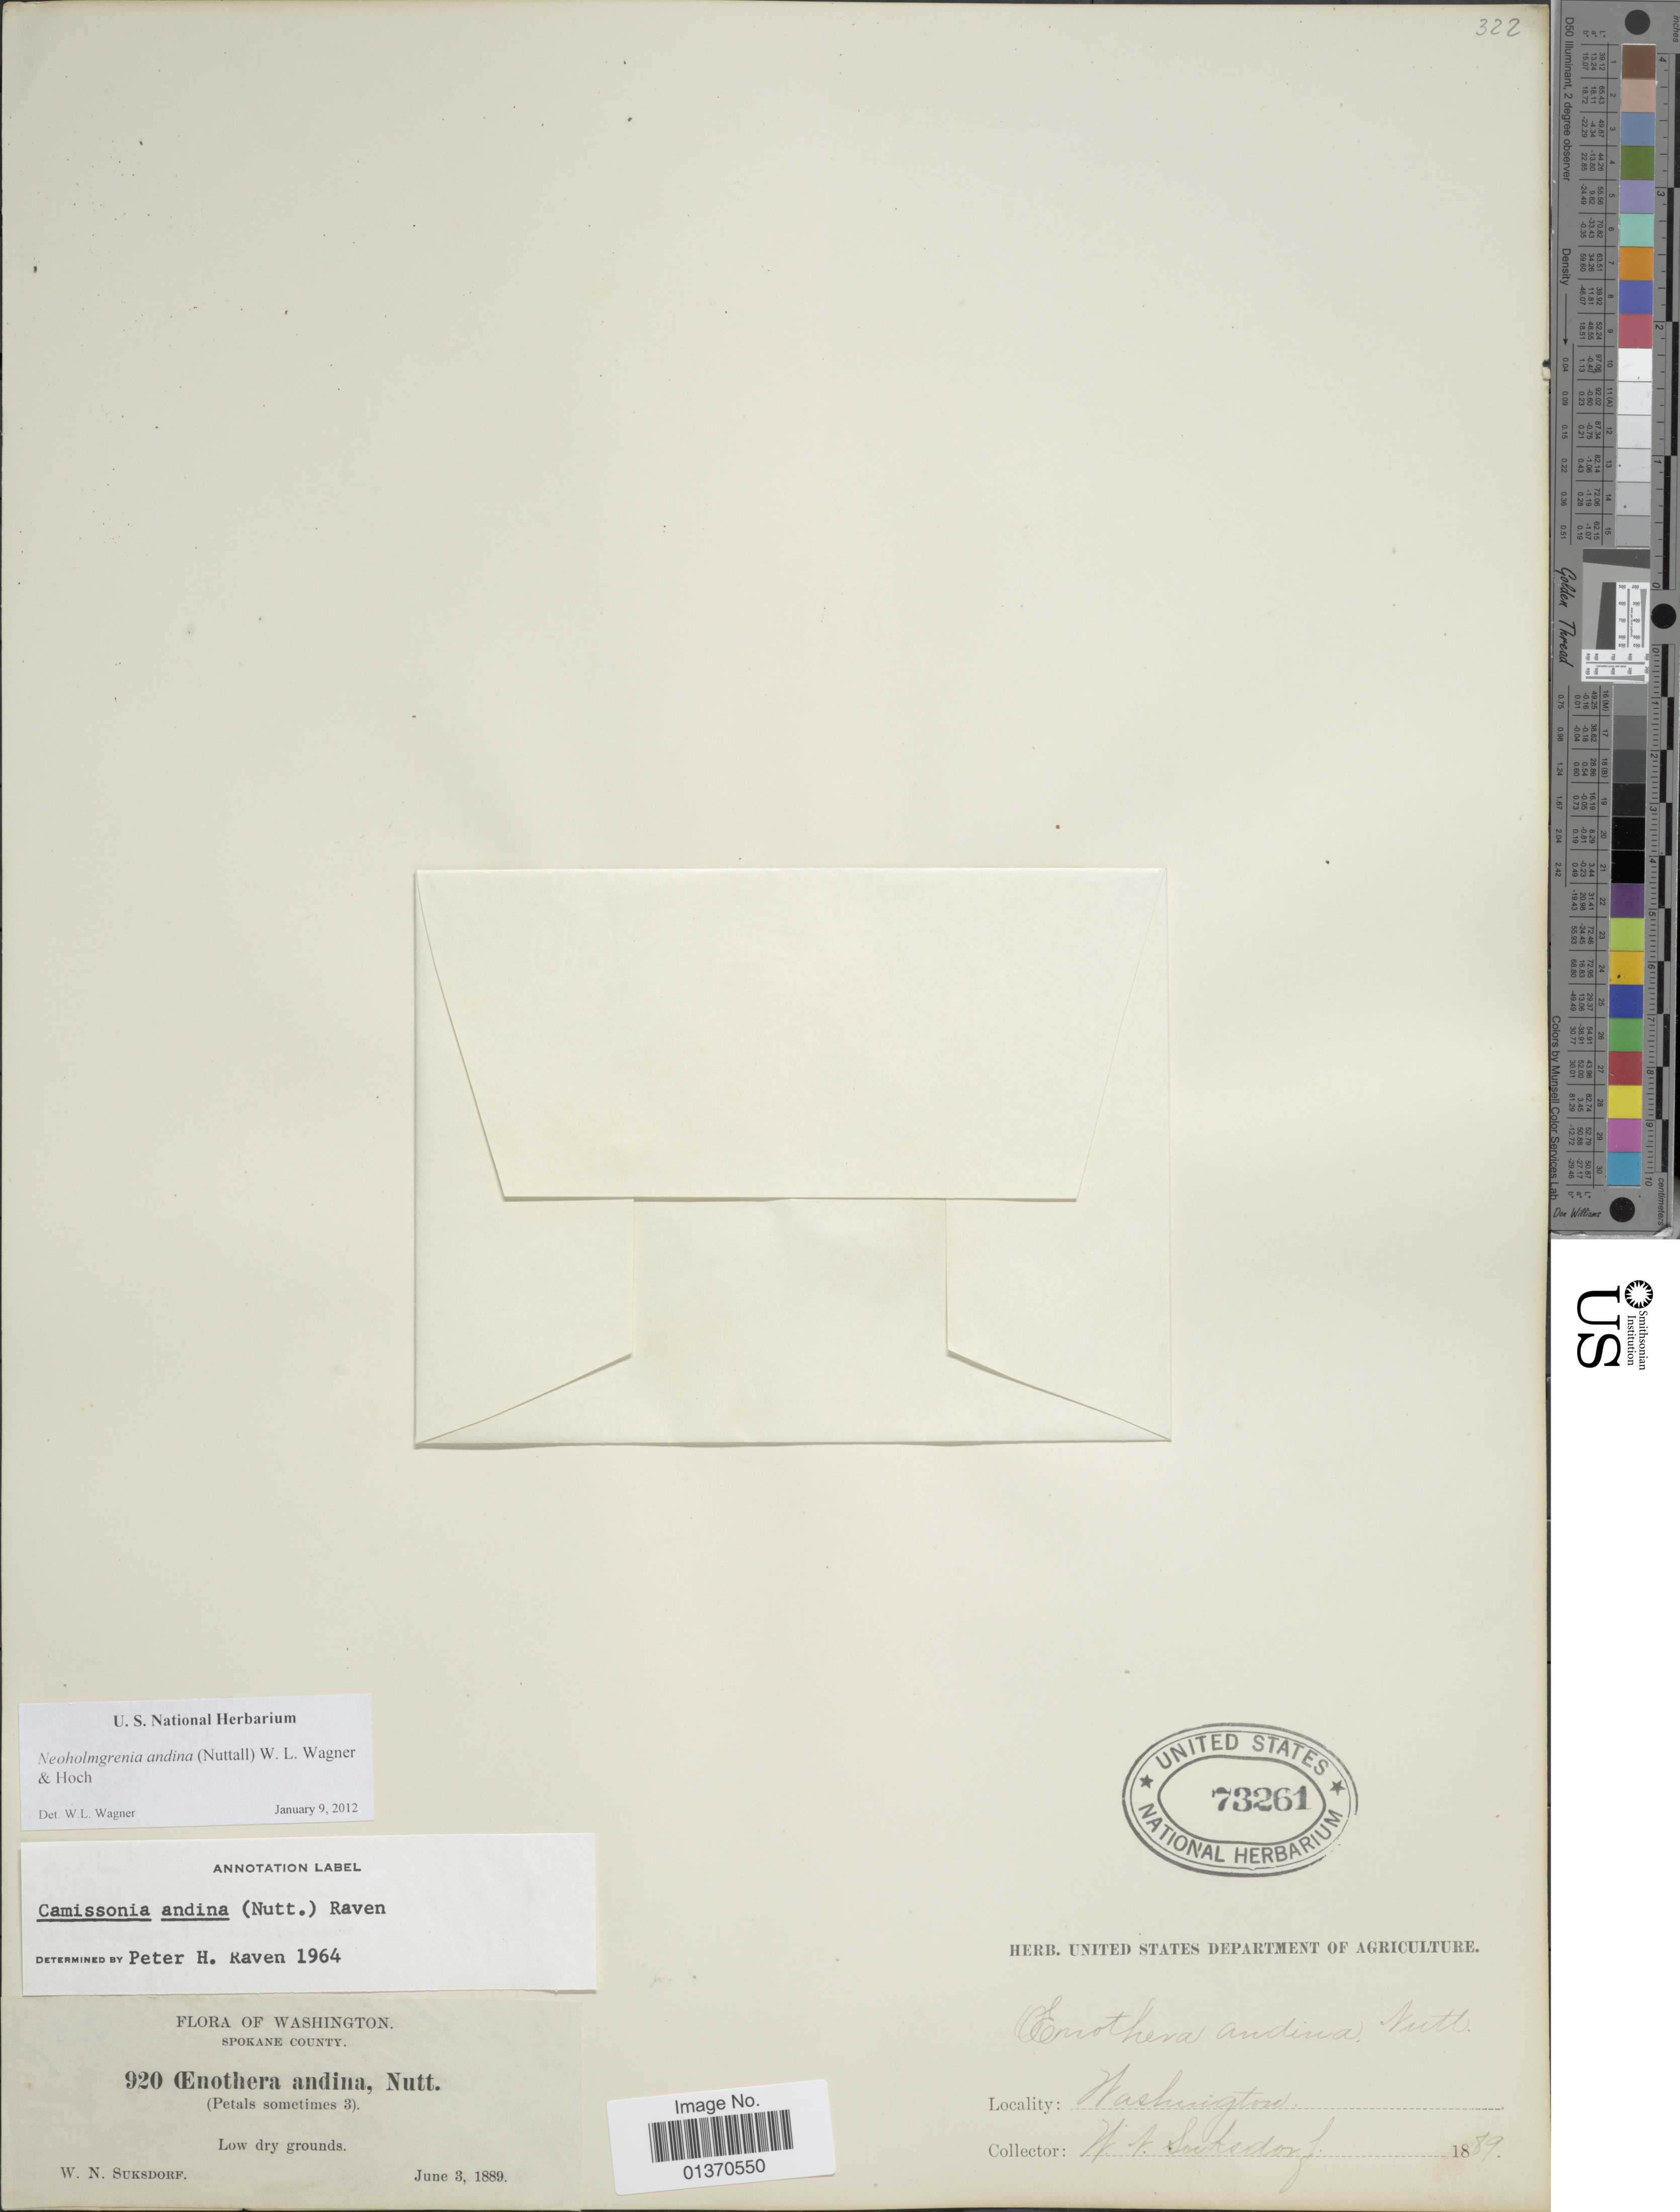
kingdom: Plantae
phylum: Tracheophyta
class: Magnoliopsida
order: Myrtales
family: Onagraceae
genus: Neoholmgrenia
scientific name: Neoholmgrenia andina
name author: (Nutt.) W.L. Wagner & Hoch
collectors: W. N. Suksdorf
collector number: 920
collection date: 1889-06-03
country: United States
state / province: Washington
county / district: Spokane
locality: Spokane County, Low dry grounds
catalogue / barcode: US 73261